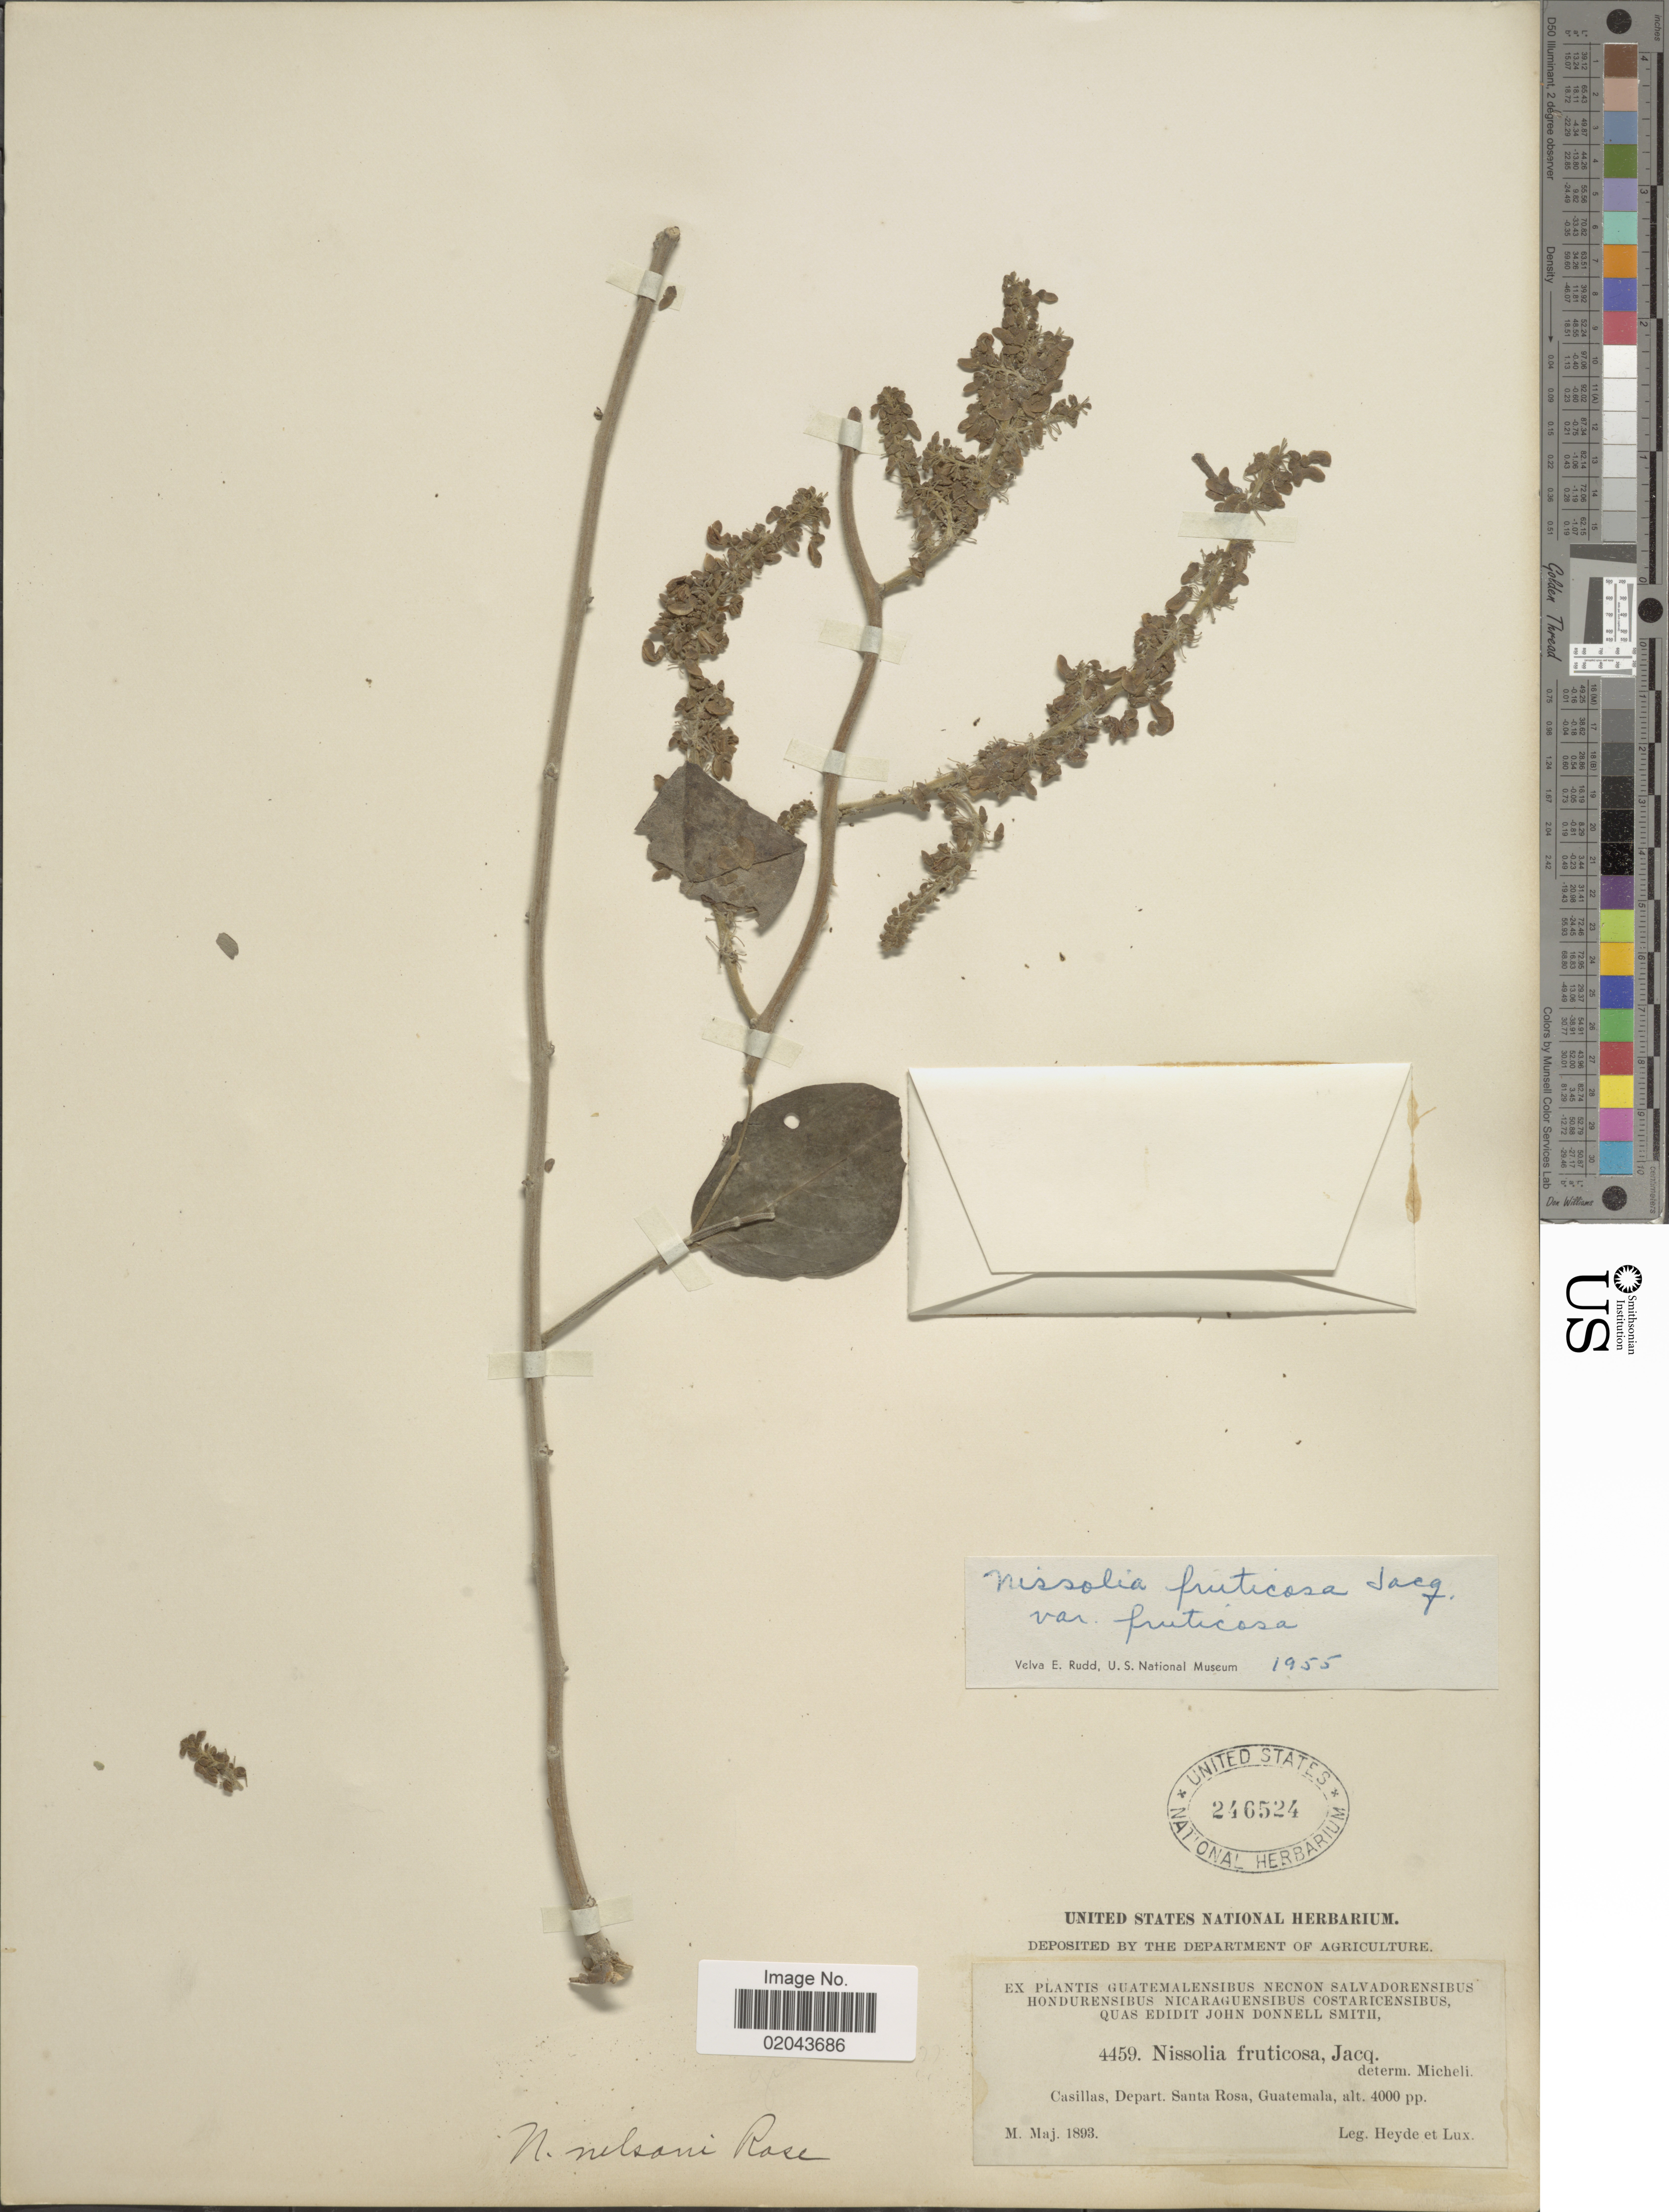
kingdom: Plantae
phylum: Tracheophyta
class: Magnoliopsida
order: Fabales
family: Fabaceae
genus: Nissolia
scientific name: Nissolia fruticosa var. fruticosa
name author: Jacq.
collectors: Heyde & Lux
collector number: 4459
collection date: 1893-05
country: Guatemala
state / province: Santa Rosa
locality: Casillas.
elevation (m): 1219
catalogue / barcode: US 246524